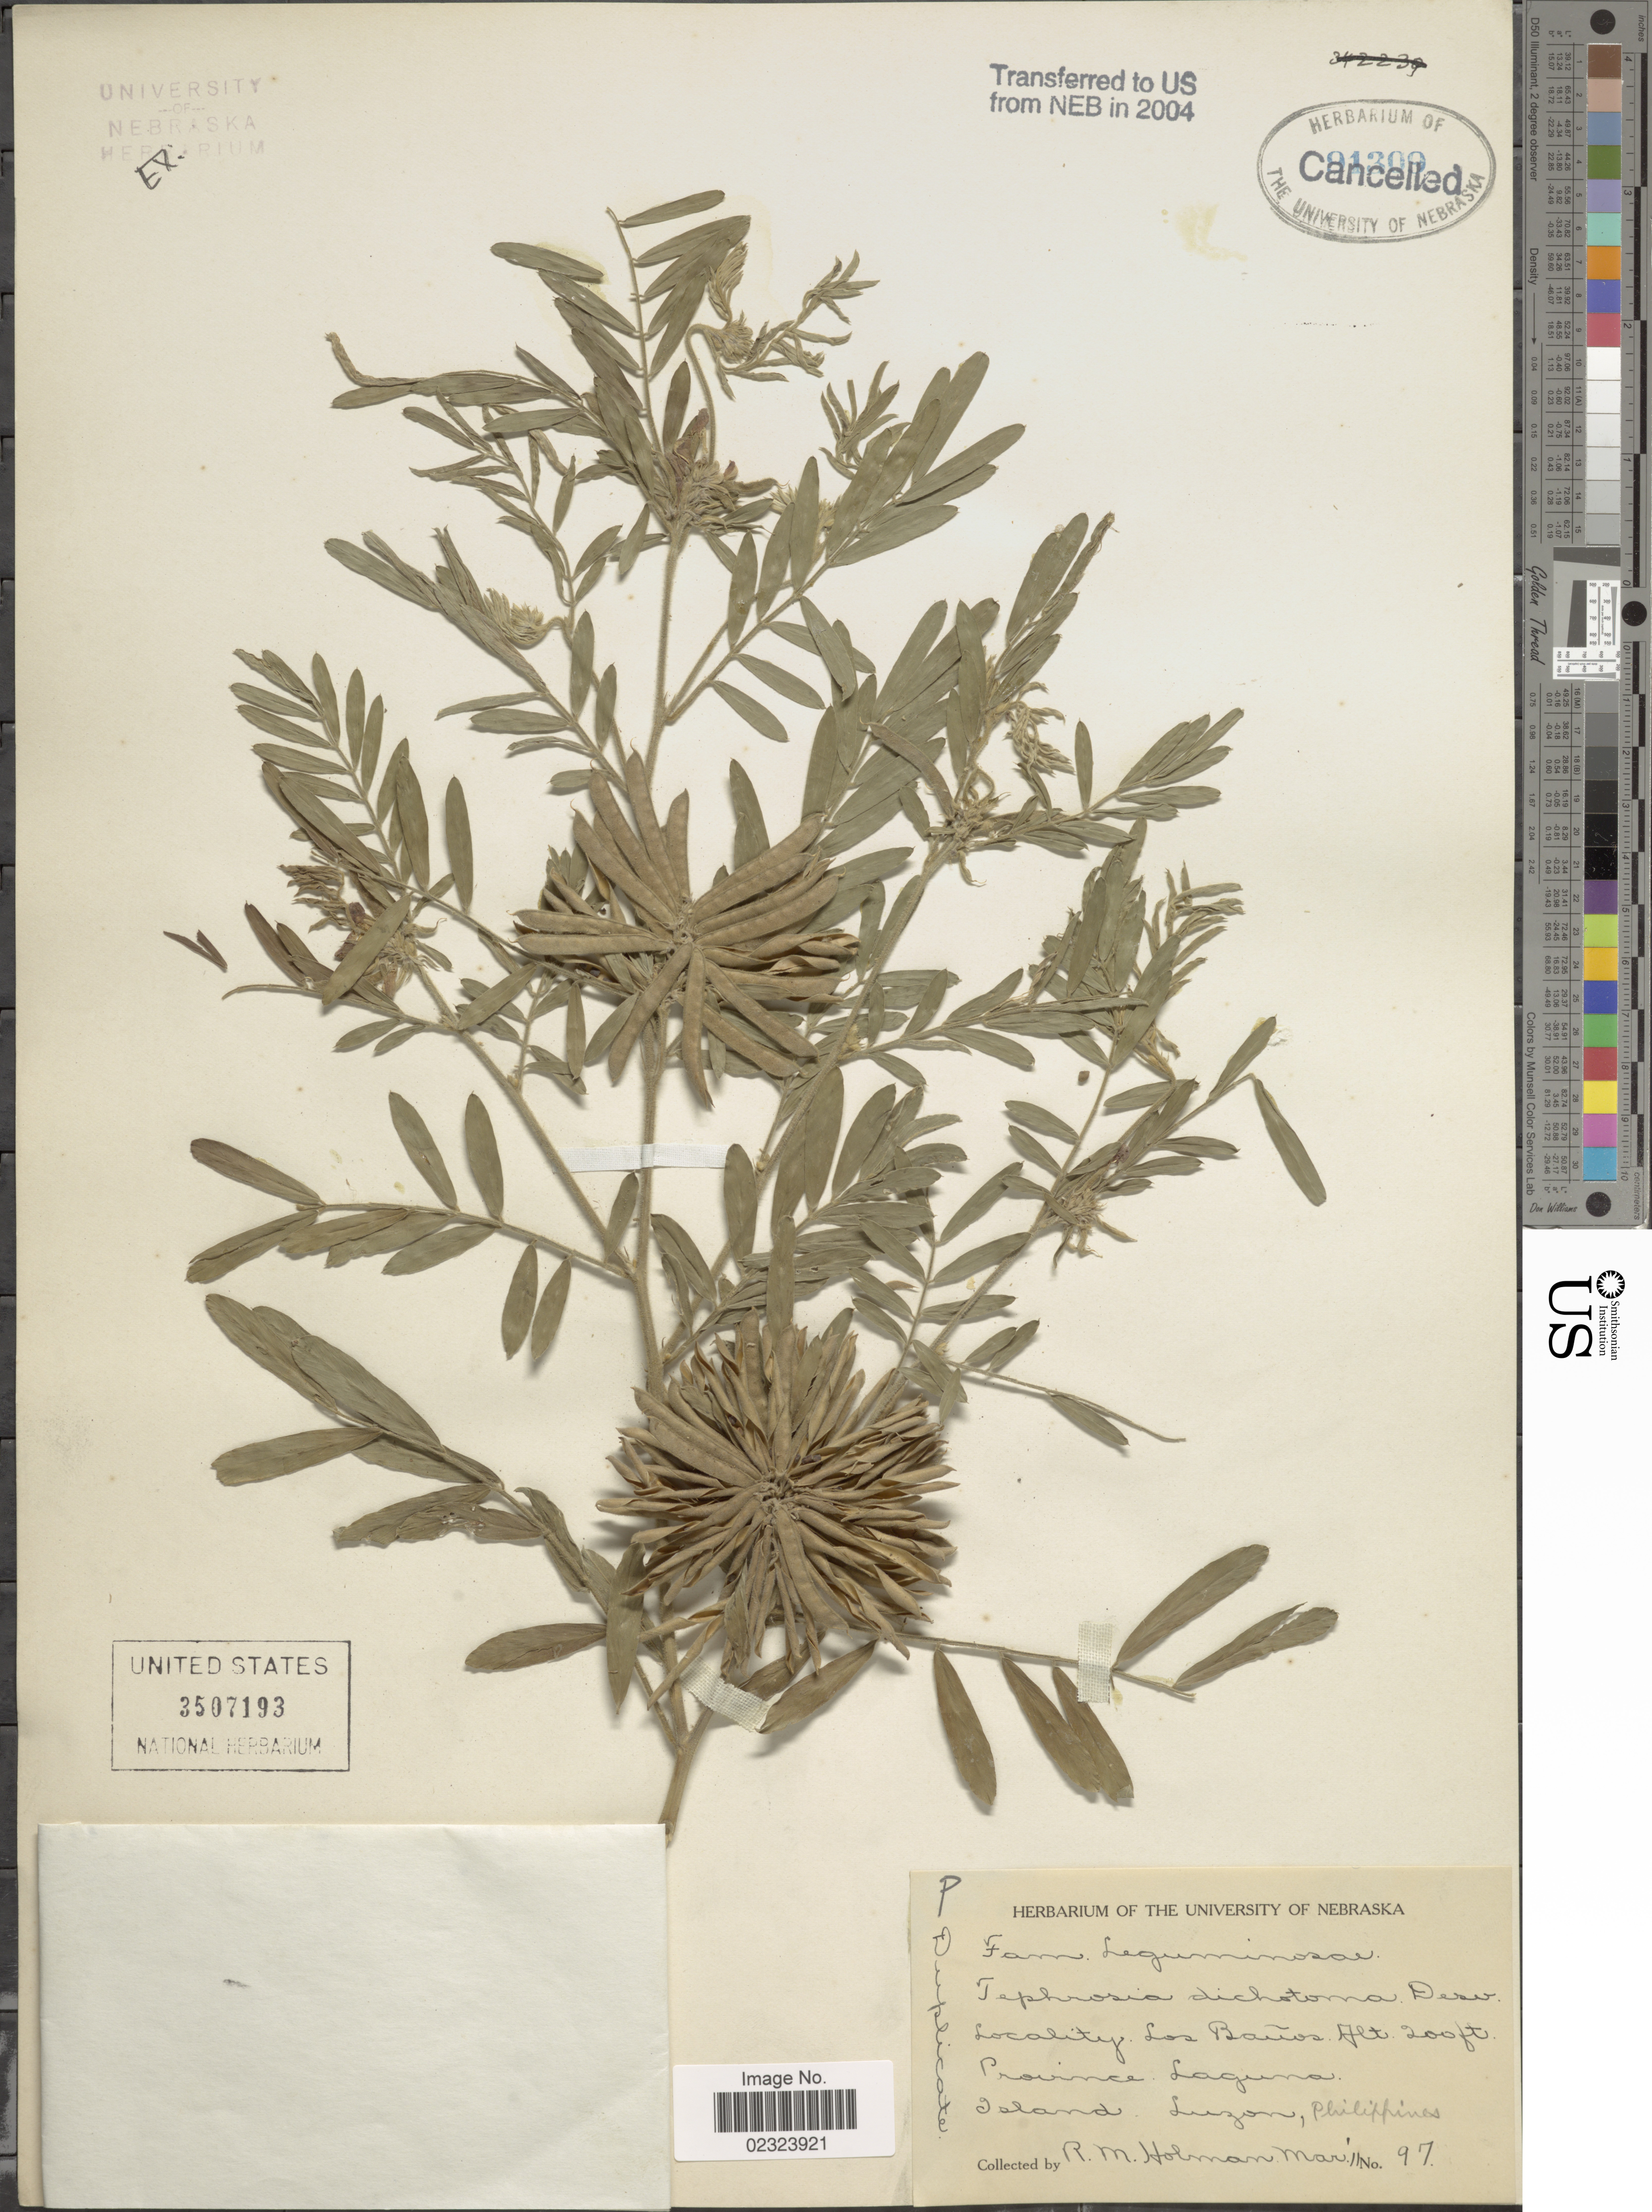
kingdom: Plantae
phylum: Tracheophyta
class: Magnoliopsida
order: Fabales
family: Fabaceae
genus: Tephrosia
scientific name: Tephrosia dichotoma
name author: Desv.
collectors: R. Holman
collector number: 97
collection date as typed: Transcribed d/m/y: /3/11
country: Philippines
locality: Los Baños. Province Laguna. Island Luzon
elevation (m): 61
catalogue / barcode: US 3507193